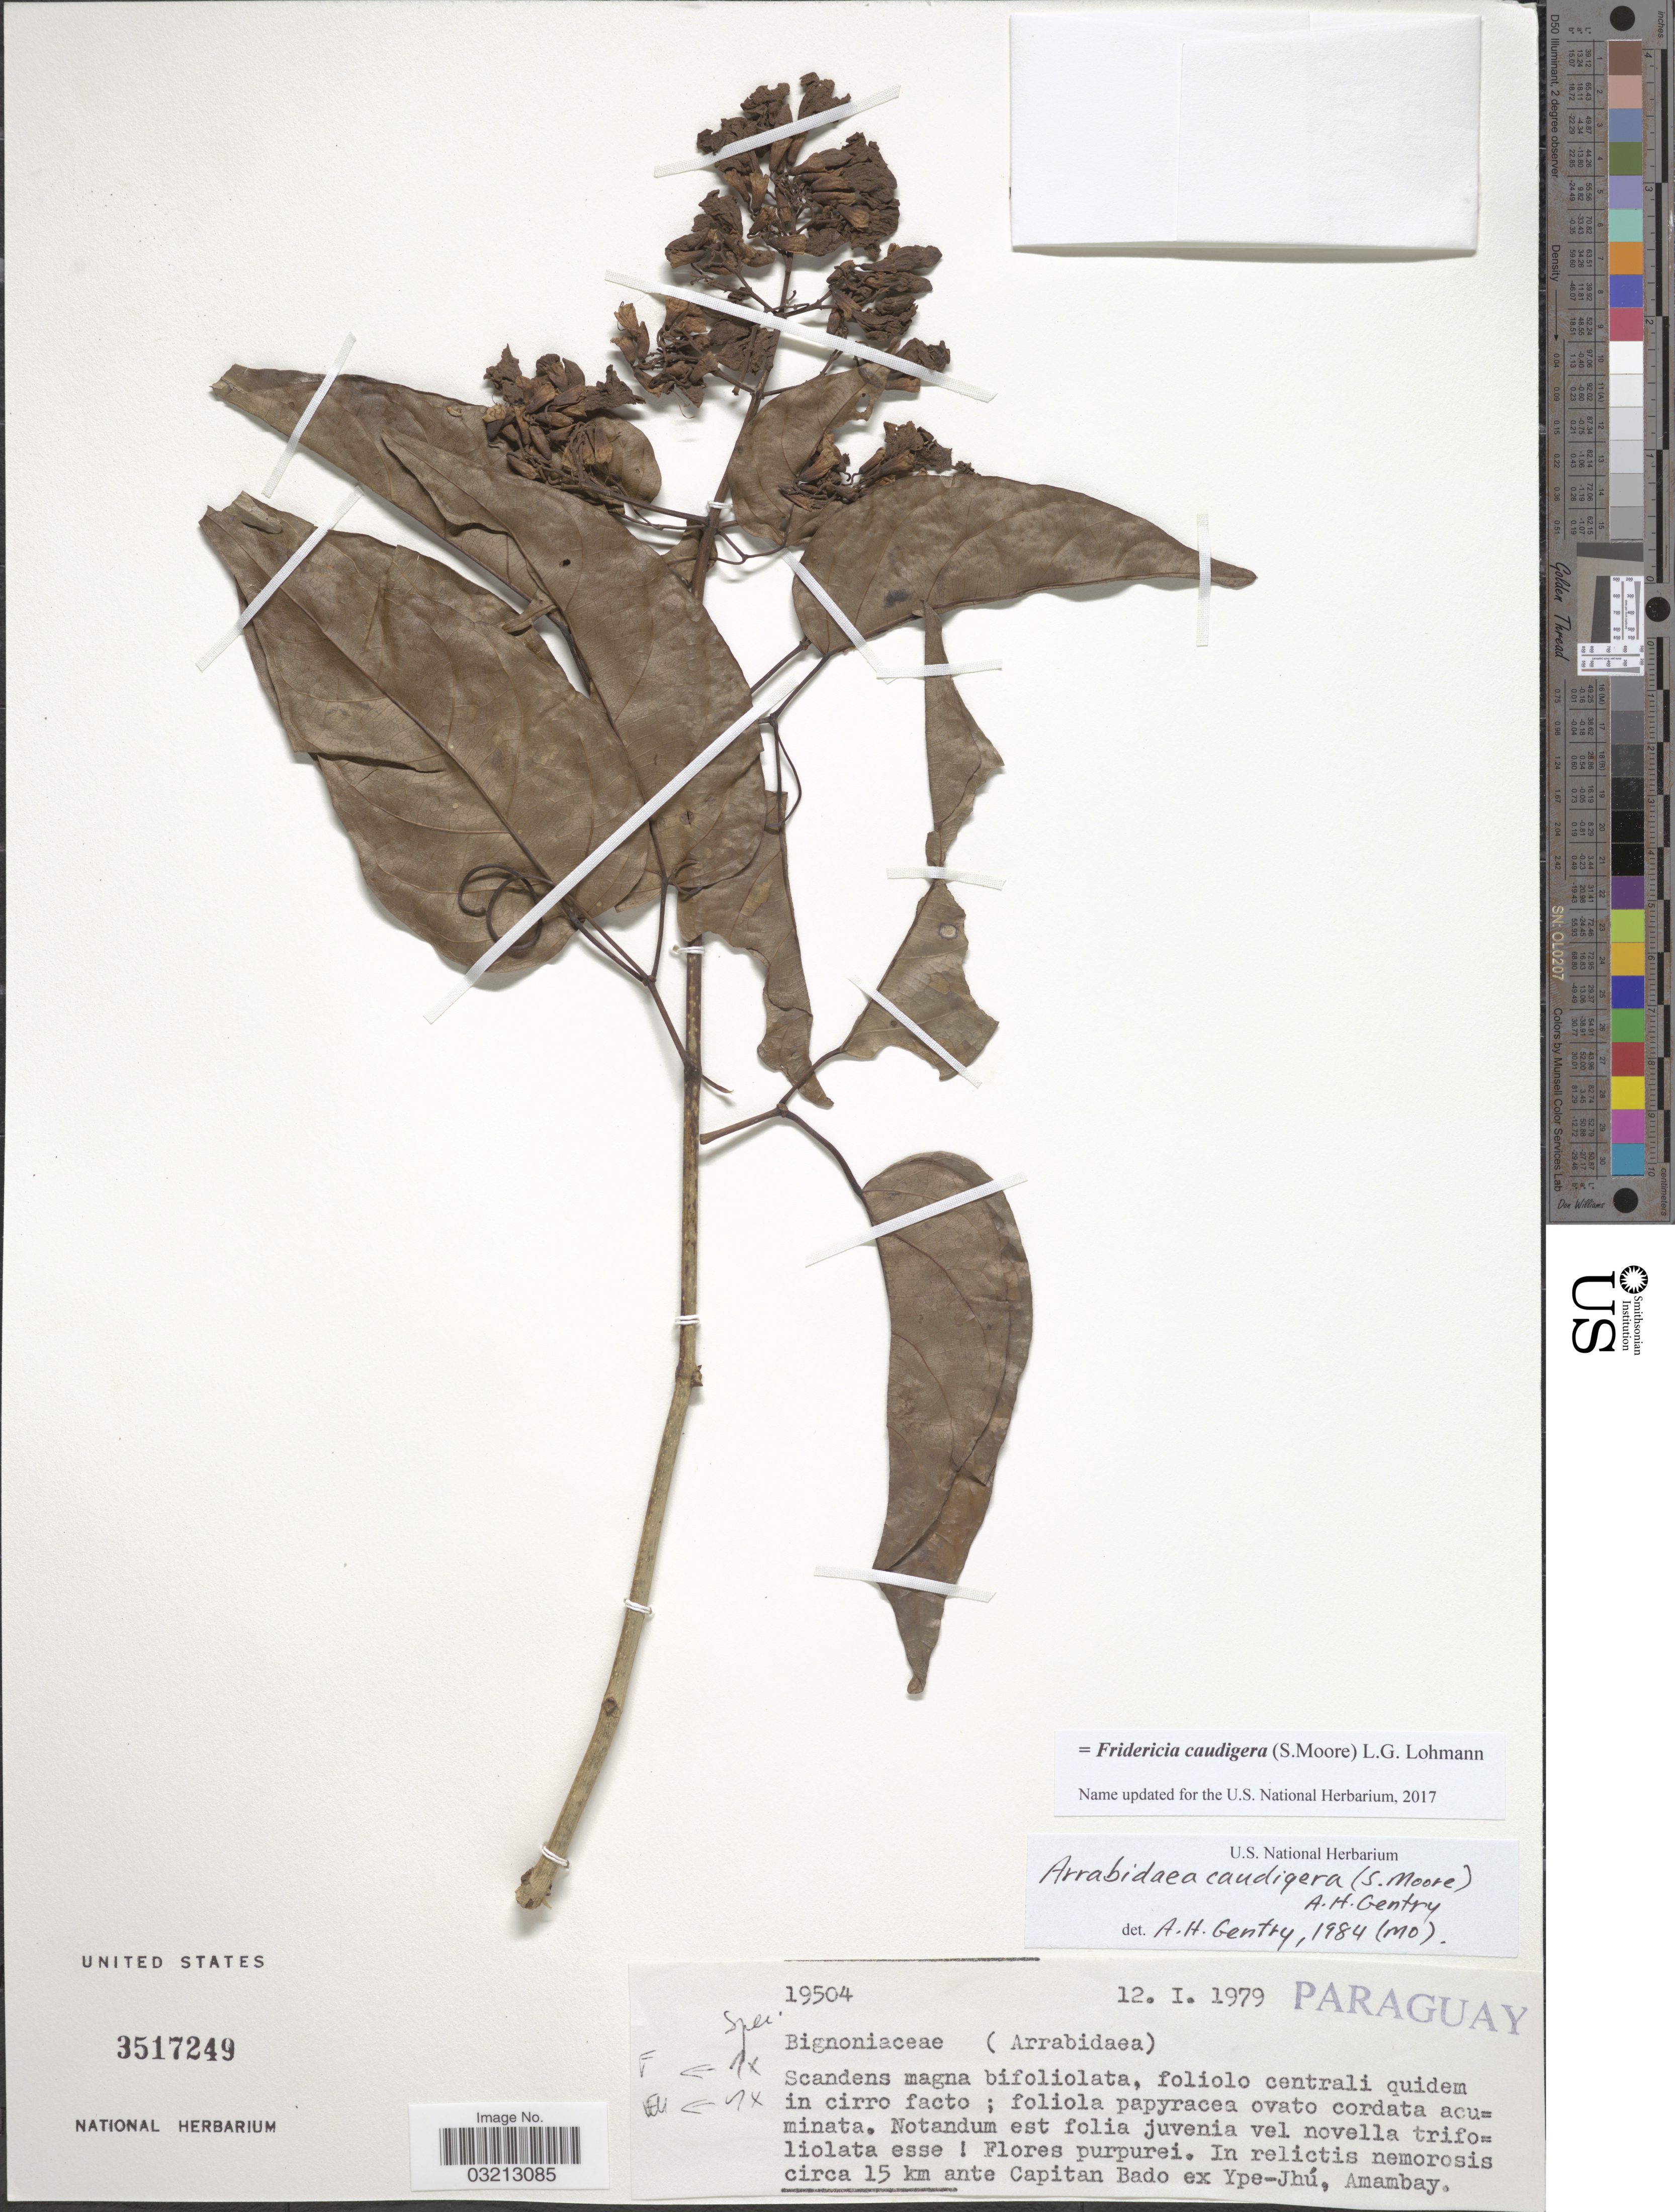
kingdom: Plantae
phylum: Tracheophyta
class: Magnoliopsida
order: Lamiales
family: Bignoniaceae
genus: Fridericia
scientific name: Fridericia caudigera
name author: (S. Moore) L.G. Lohmann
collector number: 19504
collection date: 1979-01-12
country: Paraguay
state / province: Amambay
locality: In relictis nemorosis circa 15 km ante Capitan Bado ex Ype-Jhú.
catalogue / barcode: US 3517249